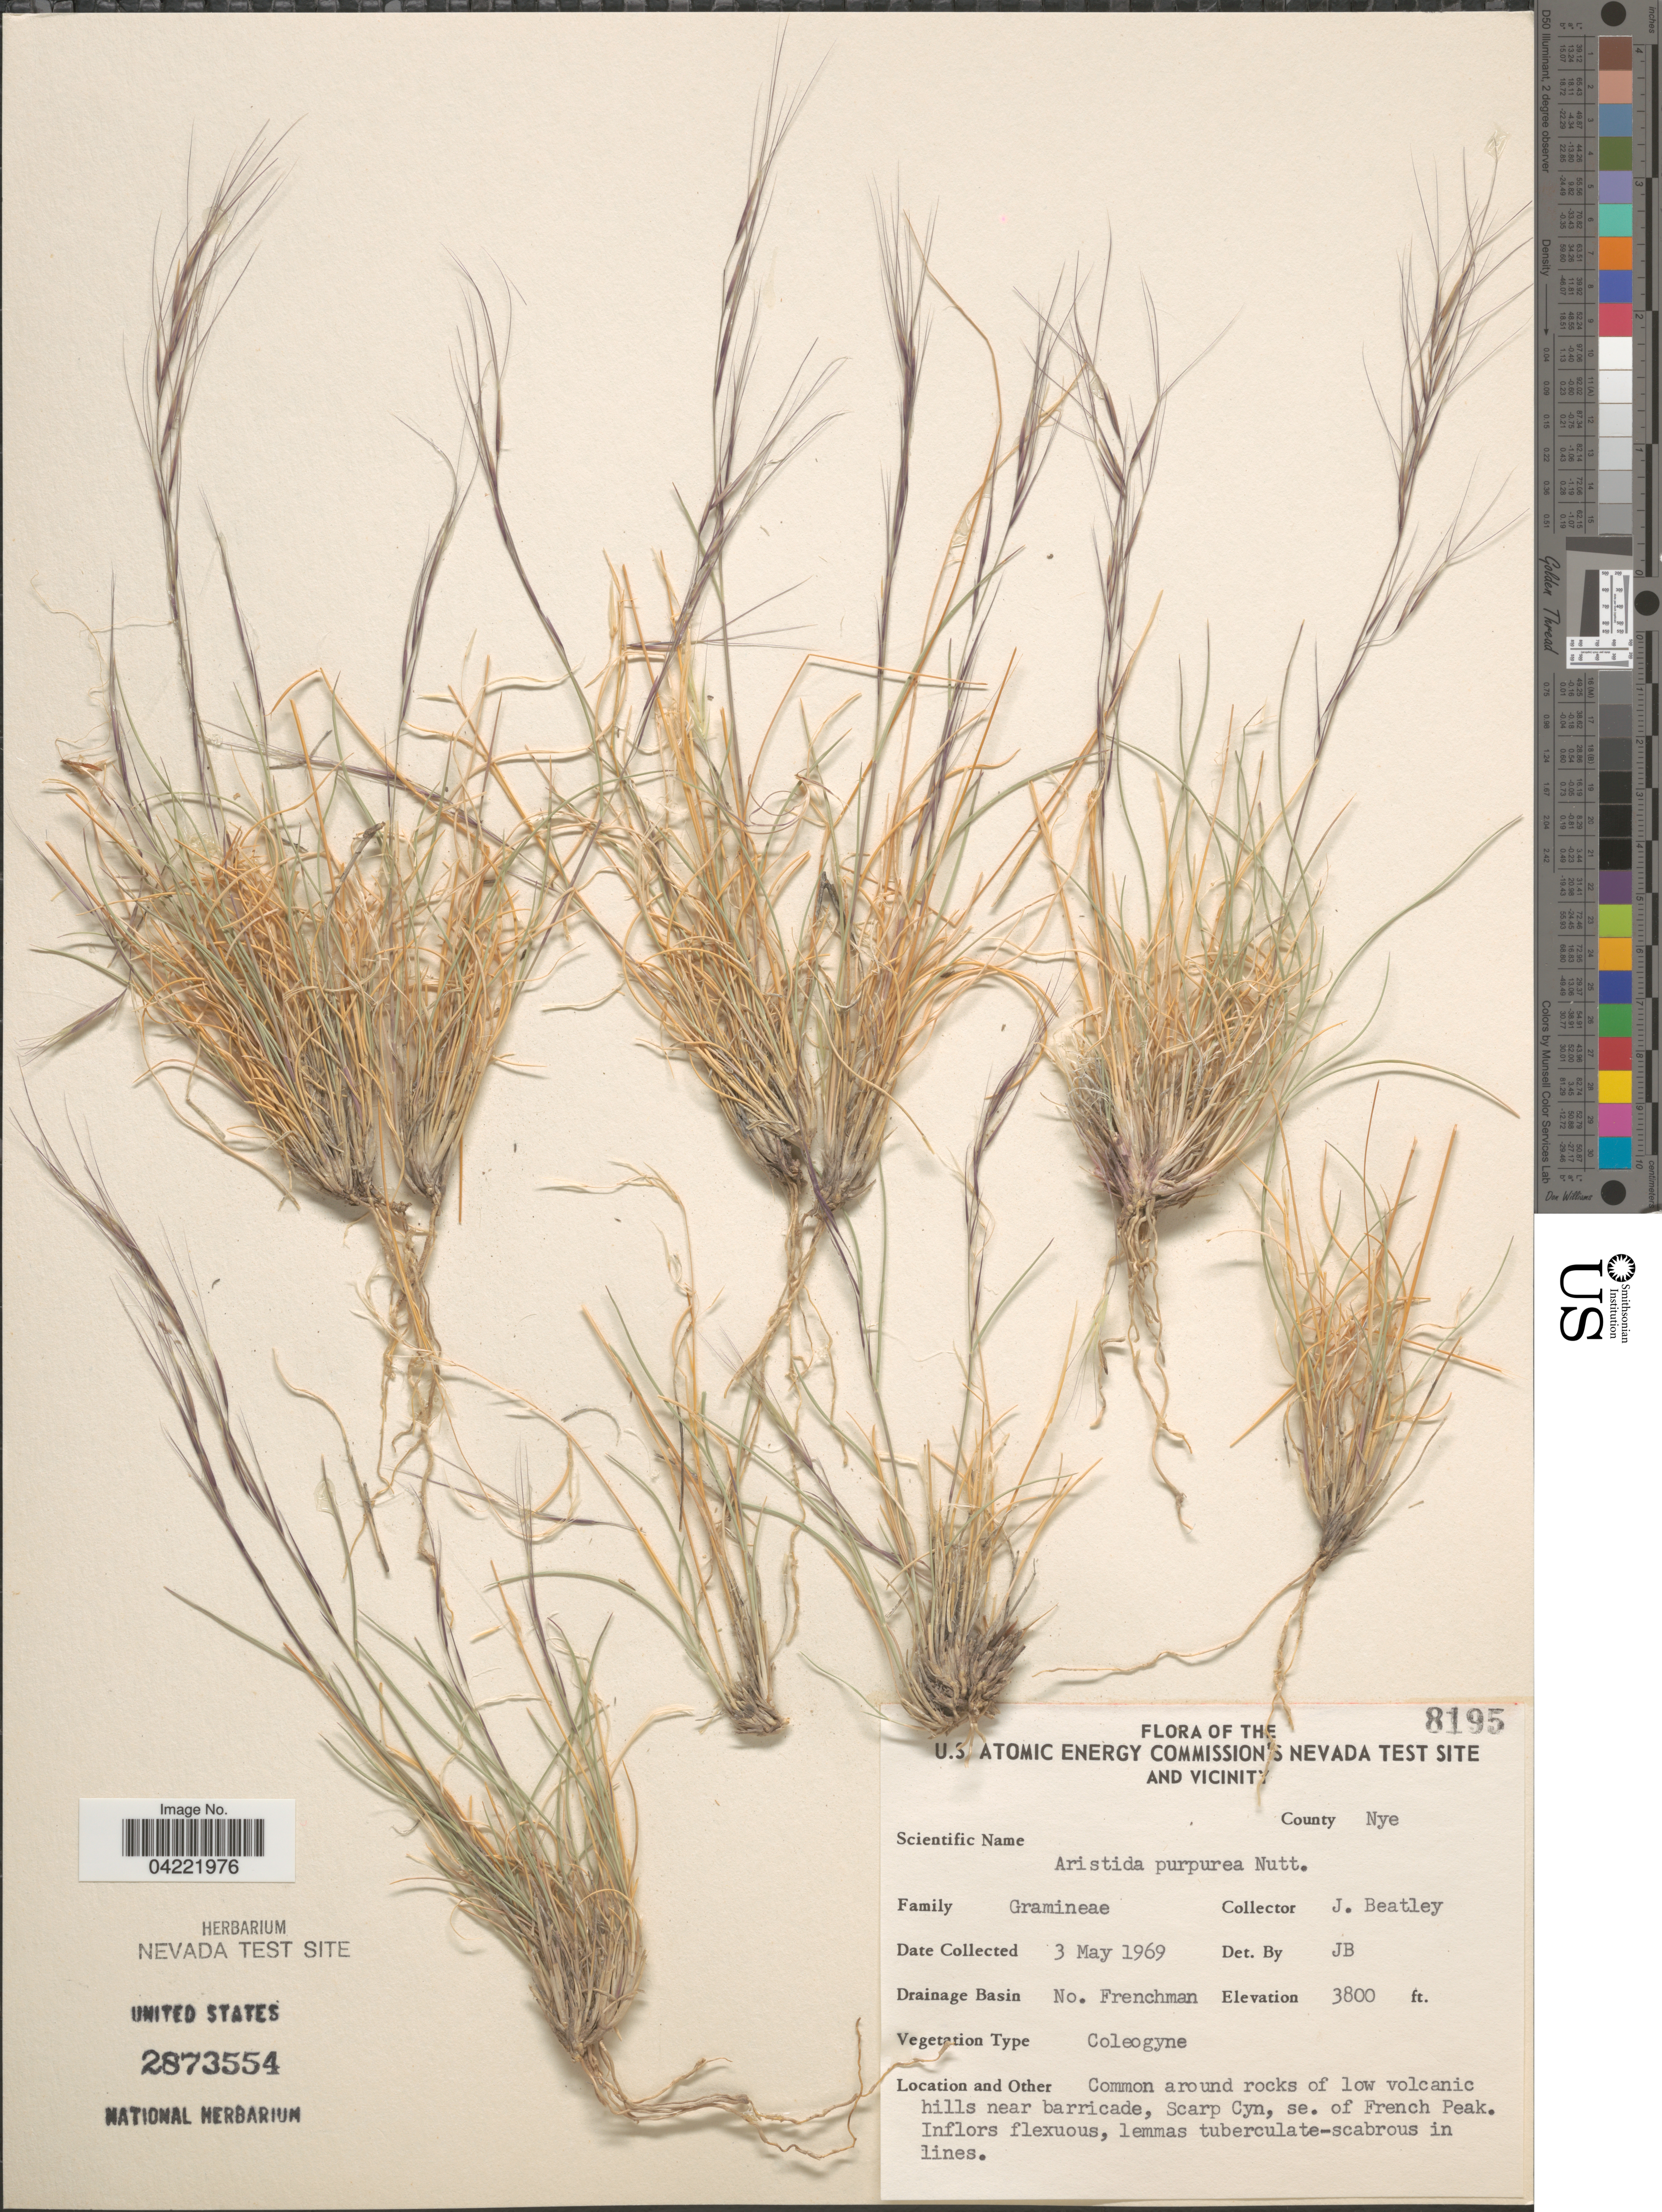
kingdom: Plantae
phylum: Tracheophyta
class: Liliopsida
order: Poales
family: Poaceae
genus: Aristida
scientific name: Aristida purpurea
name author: Nutt.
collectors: J. C. Beatley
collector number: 8195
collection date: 1969-05-03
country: United States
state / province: Nevada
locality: U.S. Atomic Energy Commission's Nevada Test Site And Vicinity. County Nye. Drainage Basin No. Frenchman. Common around rocks of low volcanic hills near barricade, Scarp Cyn, se. of French Peak.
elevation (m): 1158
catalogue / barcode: US 2873554